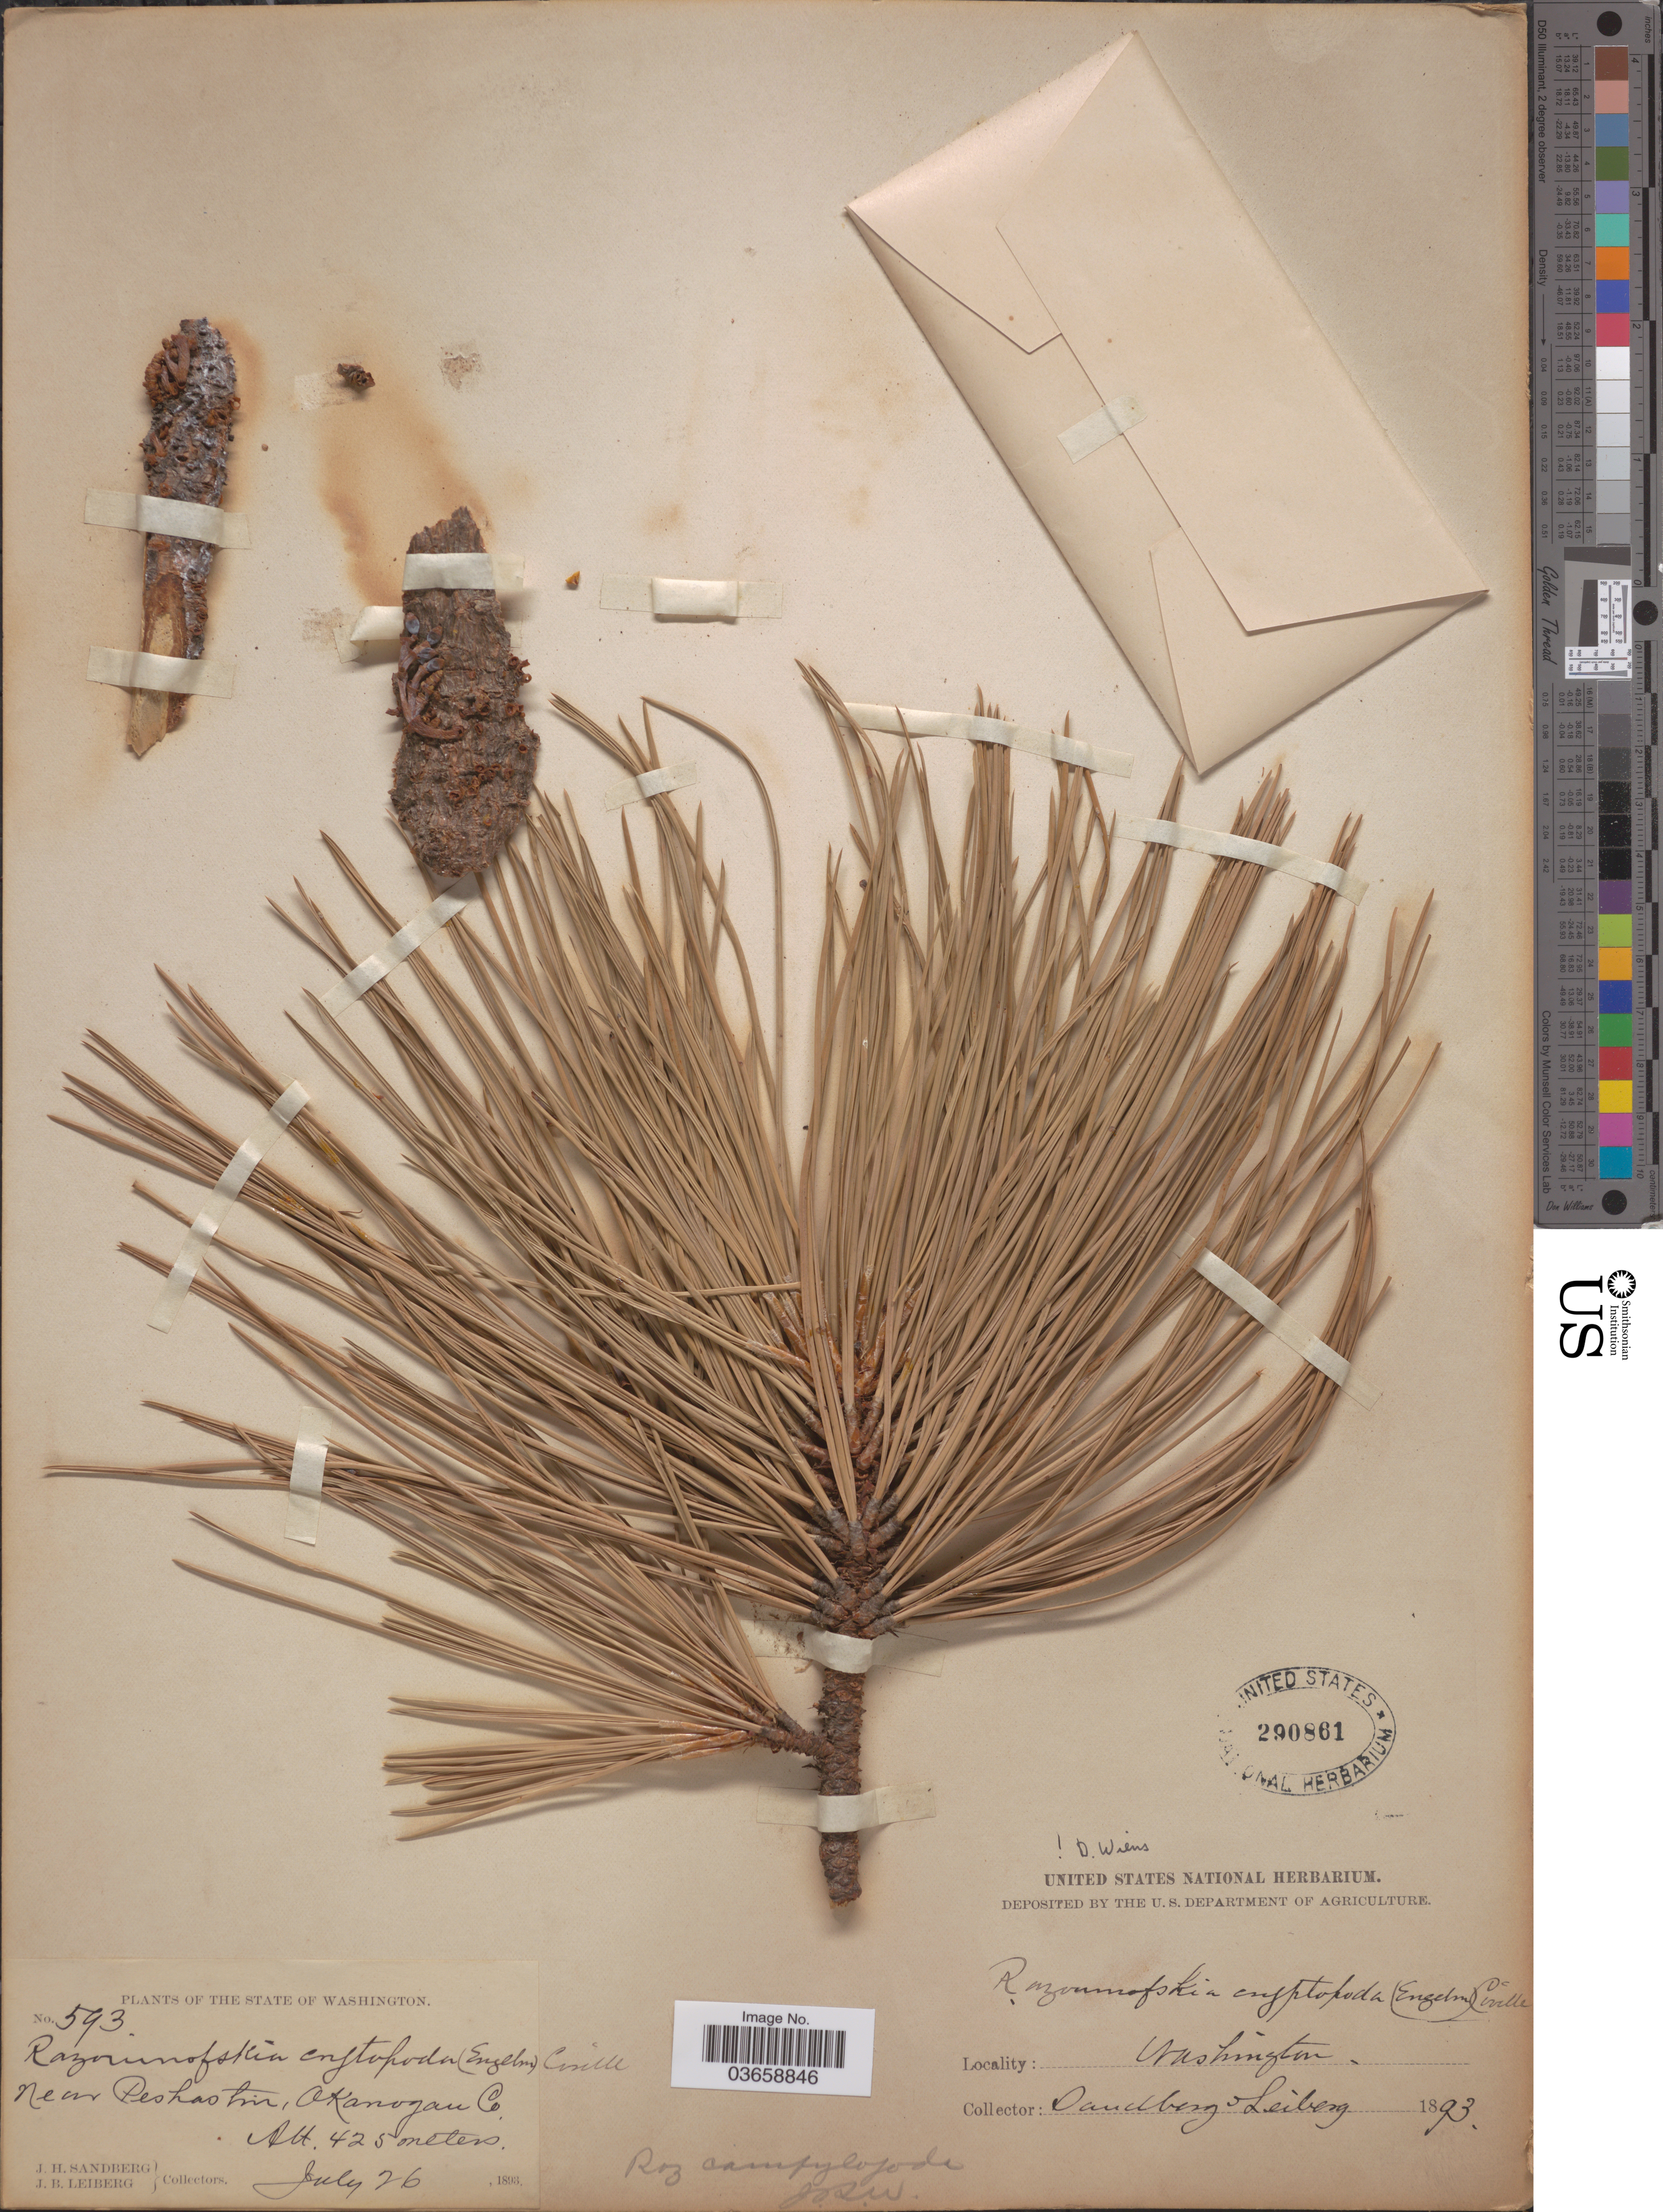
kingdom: Plantae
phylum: Tracheophyta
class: Magnoliopsida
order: Santalales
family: Viscaceae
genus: Arceuthobium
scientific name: Arceuthobium campylopodum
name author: Engelm.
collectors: J. H. Sandberg & J. B. Leiberg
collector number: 593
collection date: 1893-07-26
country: United States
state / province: Washington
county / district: Okanogan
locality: Near Peshastin, Okanogan Co.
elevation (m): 425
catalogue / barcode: US 290861